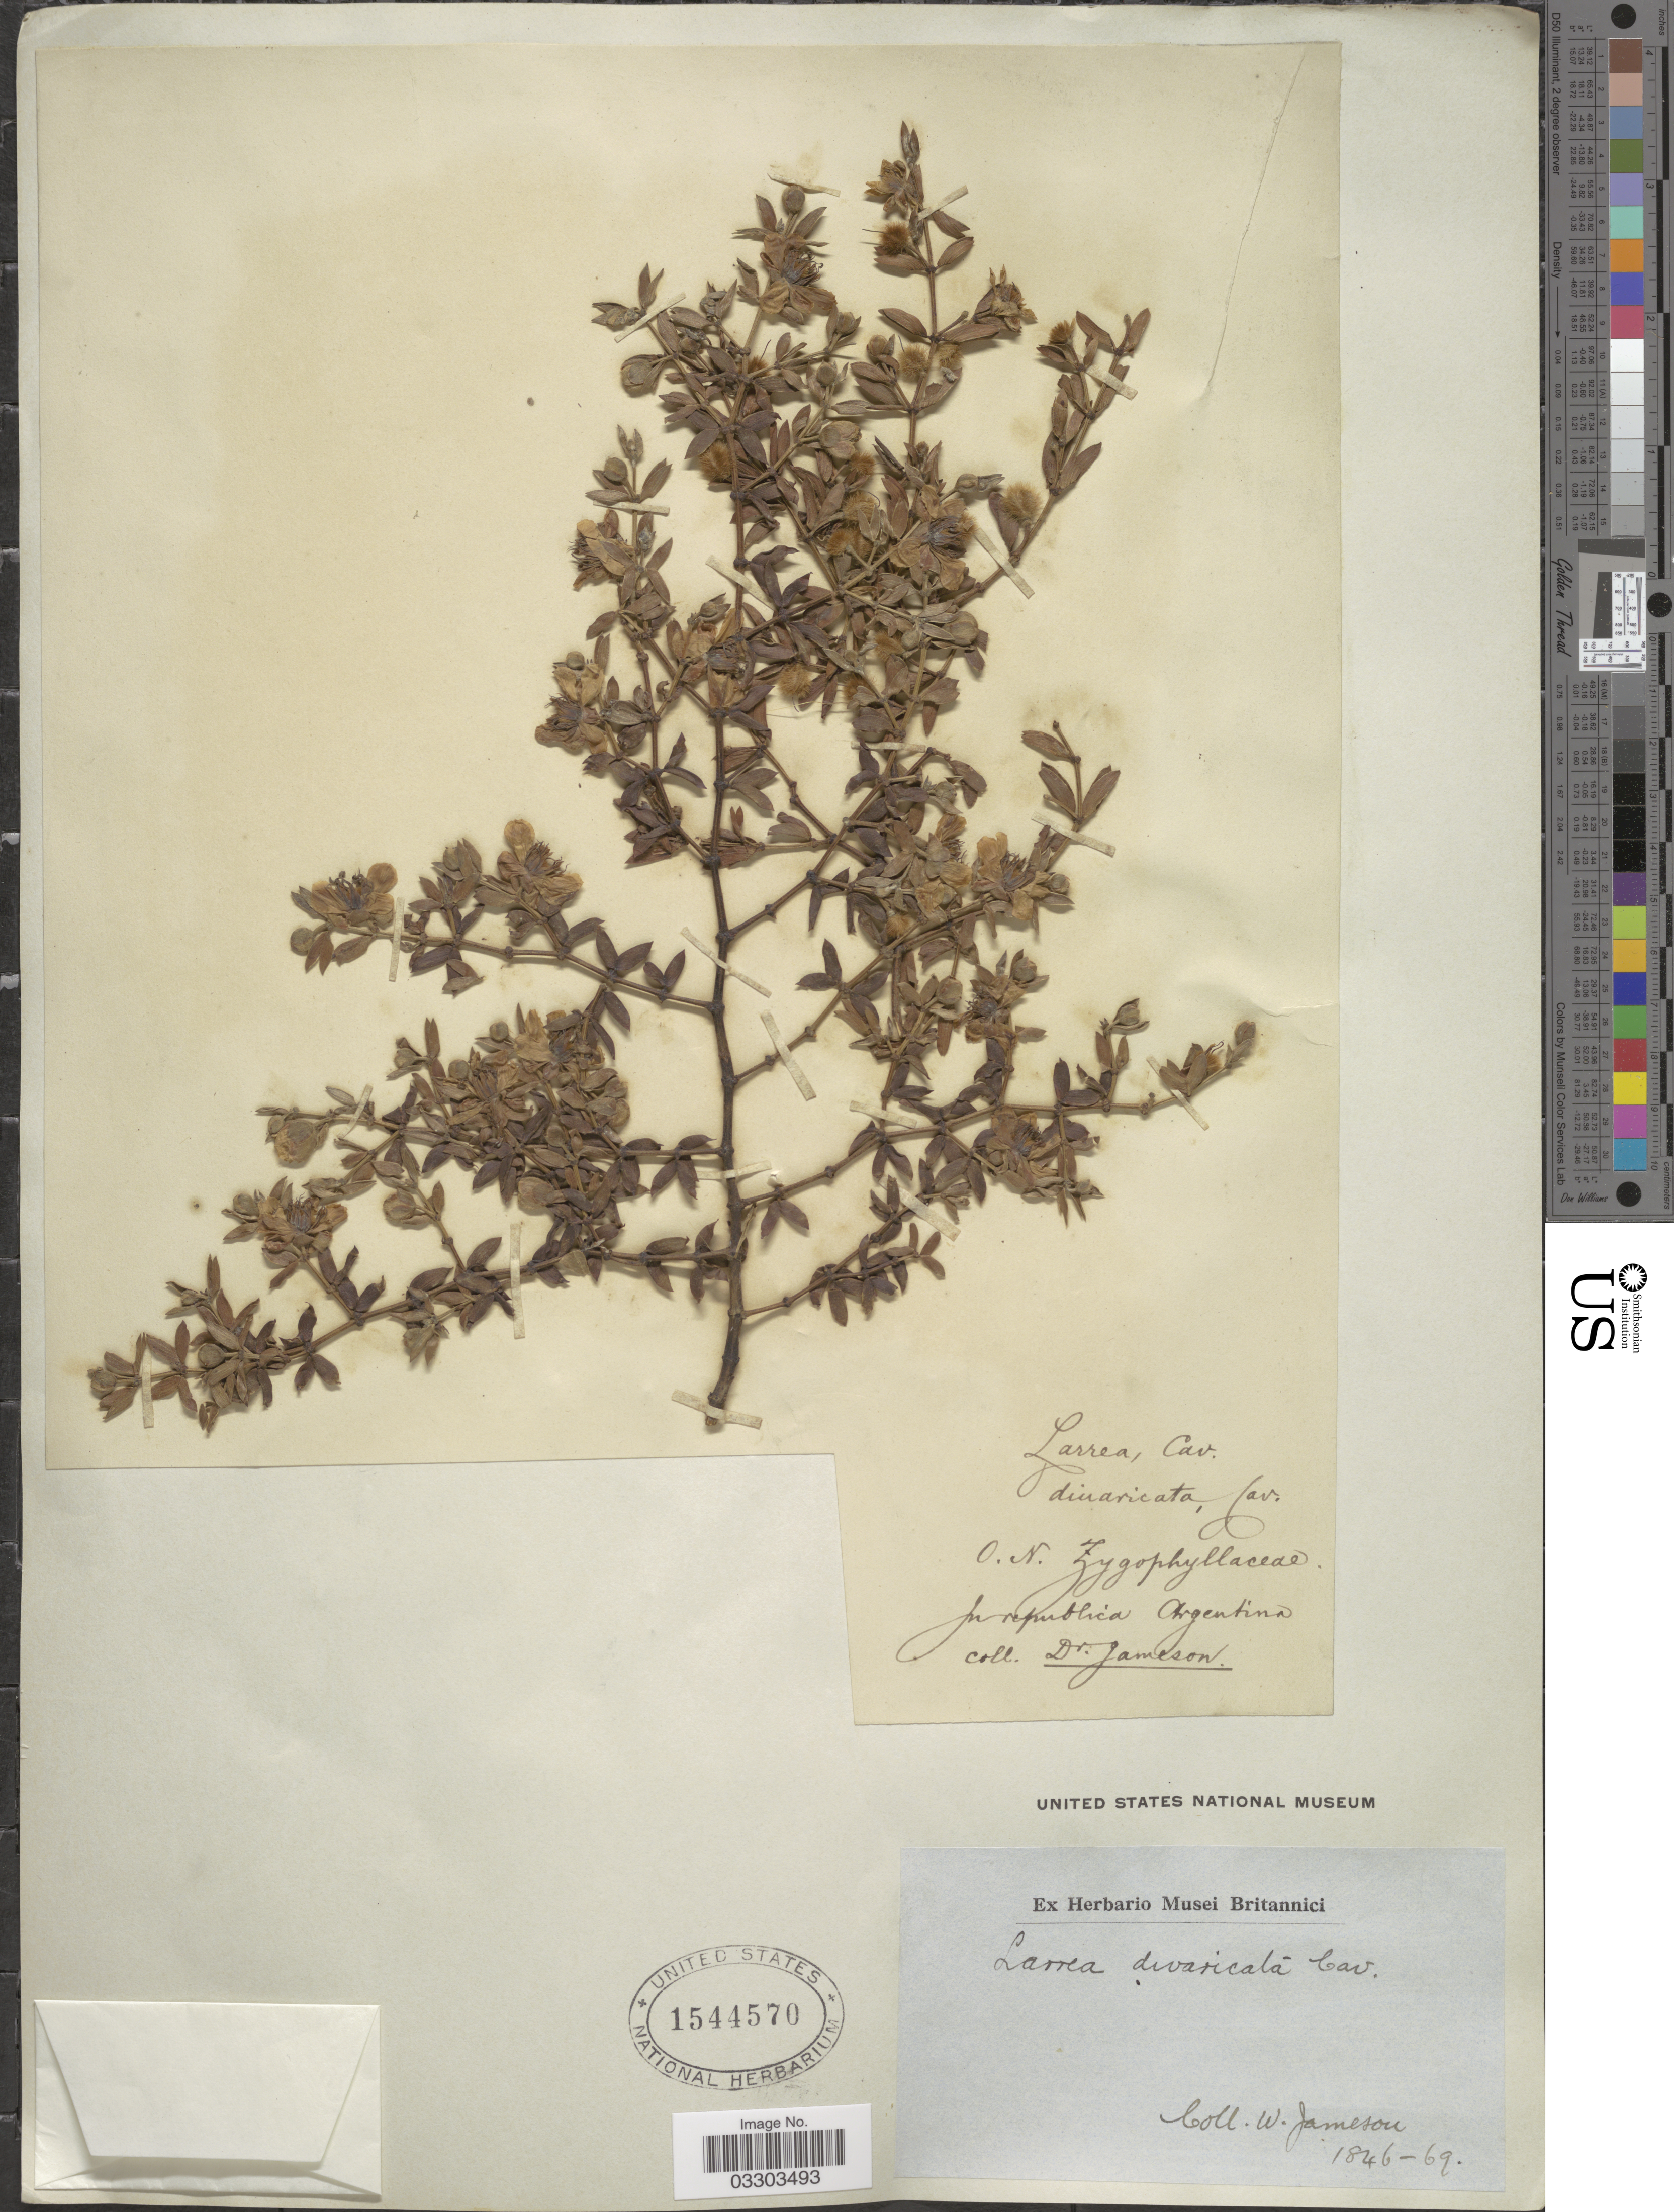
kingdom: Plantae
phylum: Tracheophyta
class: Magnoliopsida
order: Zygophyllales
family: Zygophyllaceae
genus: Larrea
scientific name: Larrea divaricata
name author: Cav.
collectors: W. Jameson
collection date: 1846/1869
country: Argentina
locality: In republica Argentina.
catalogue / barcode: US 1544570